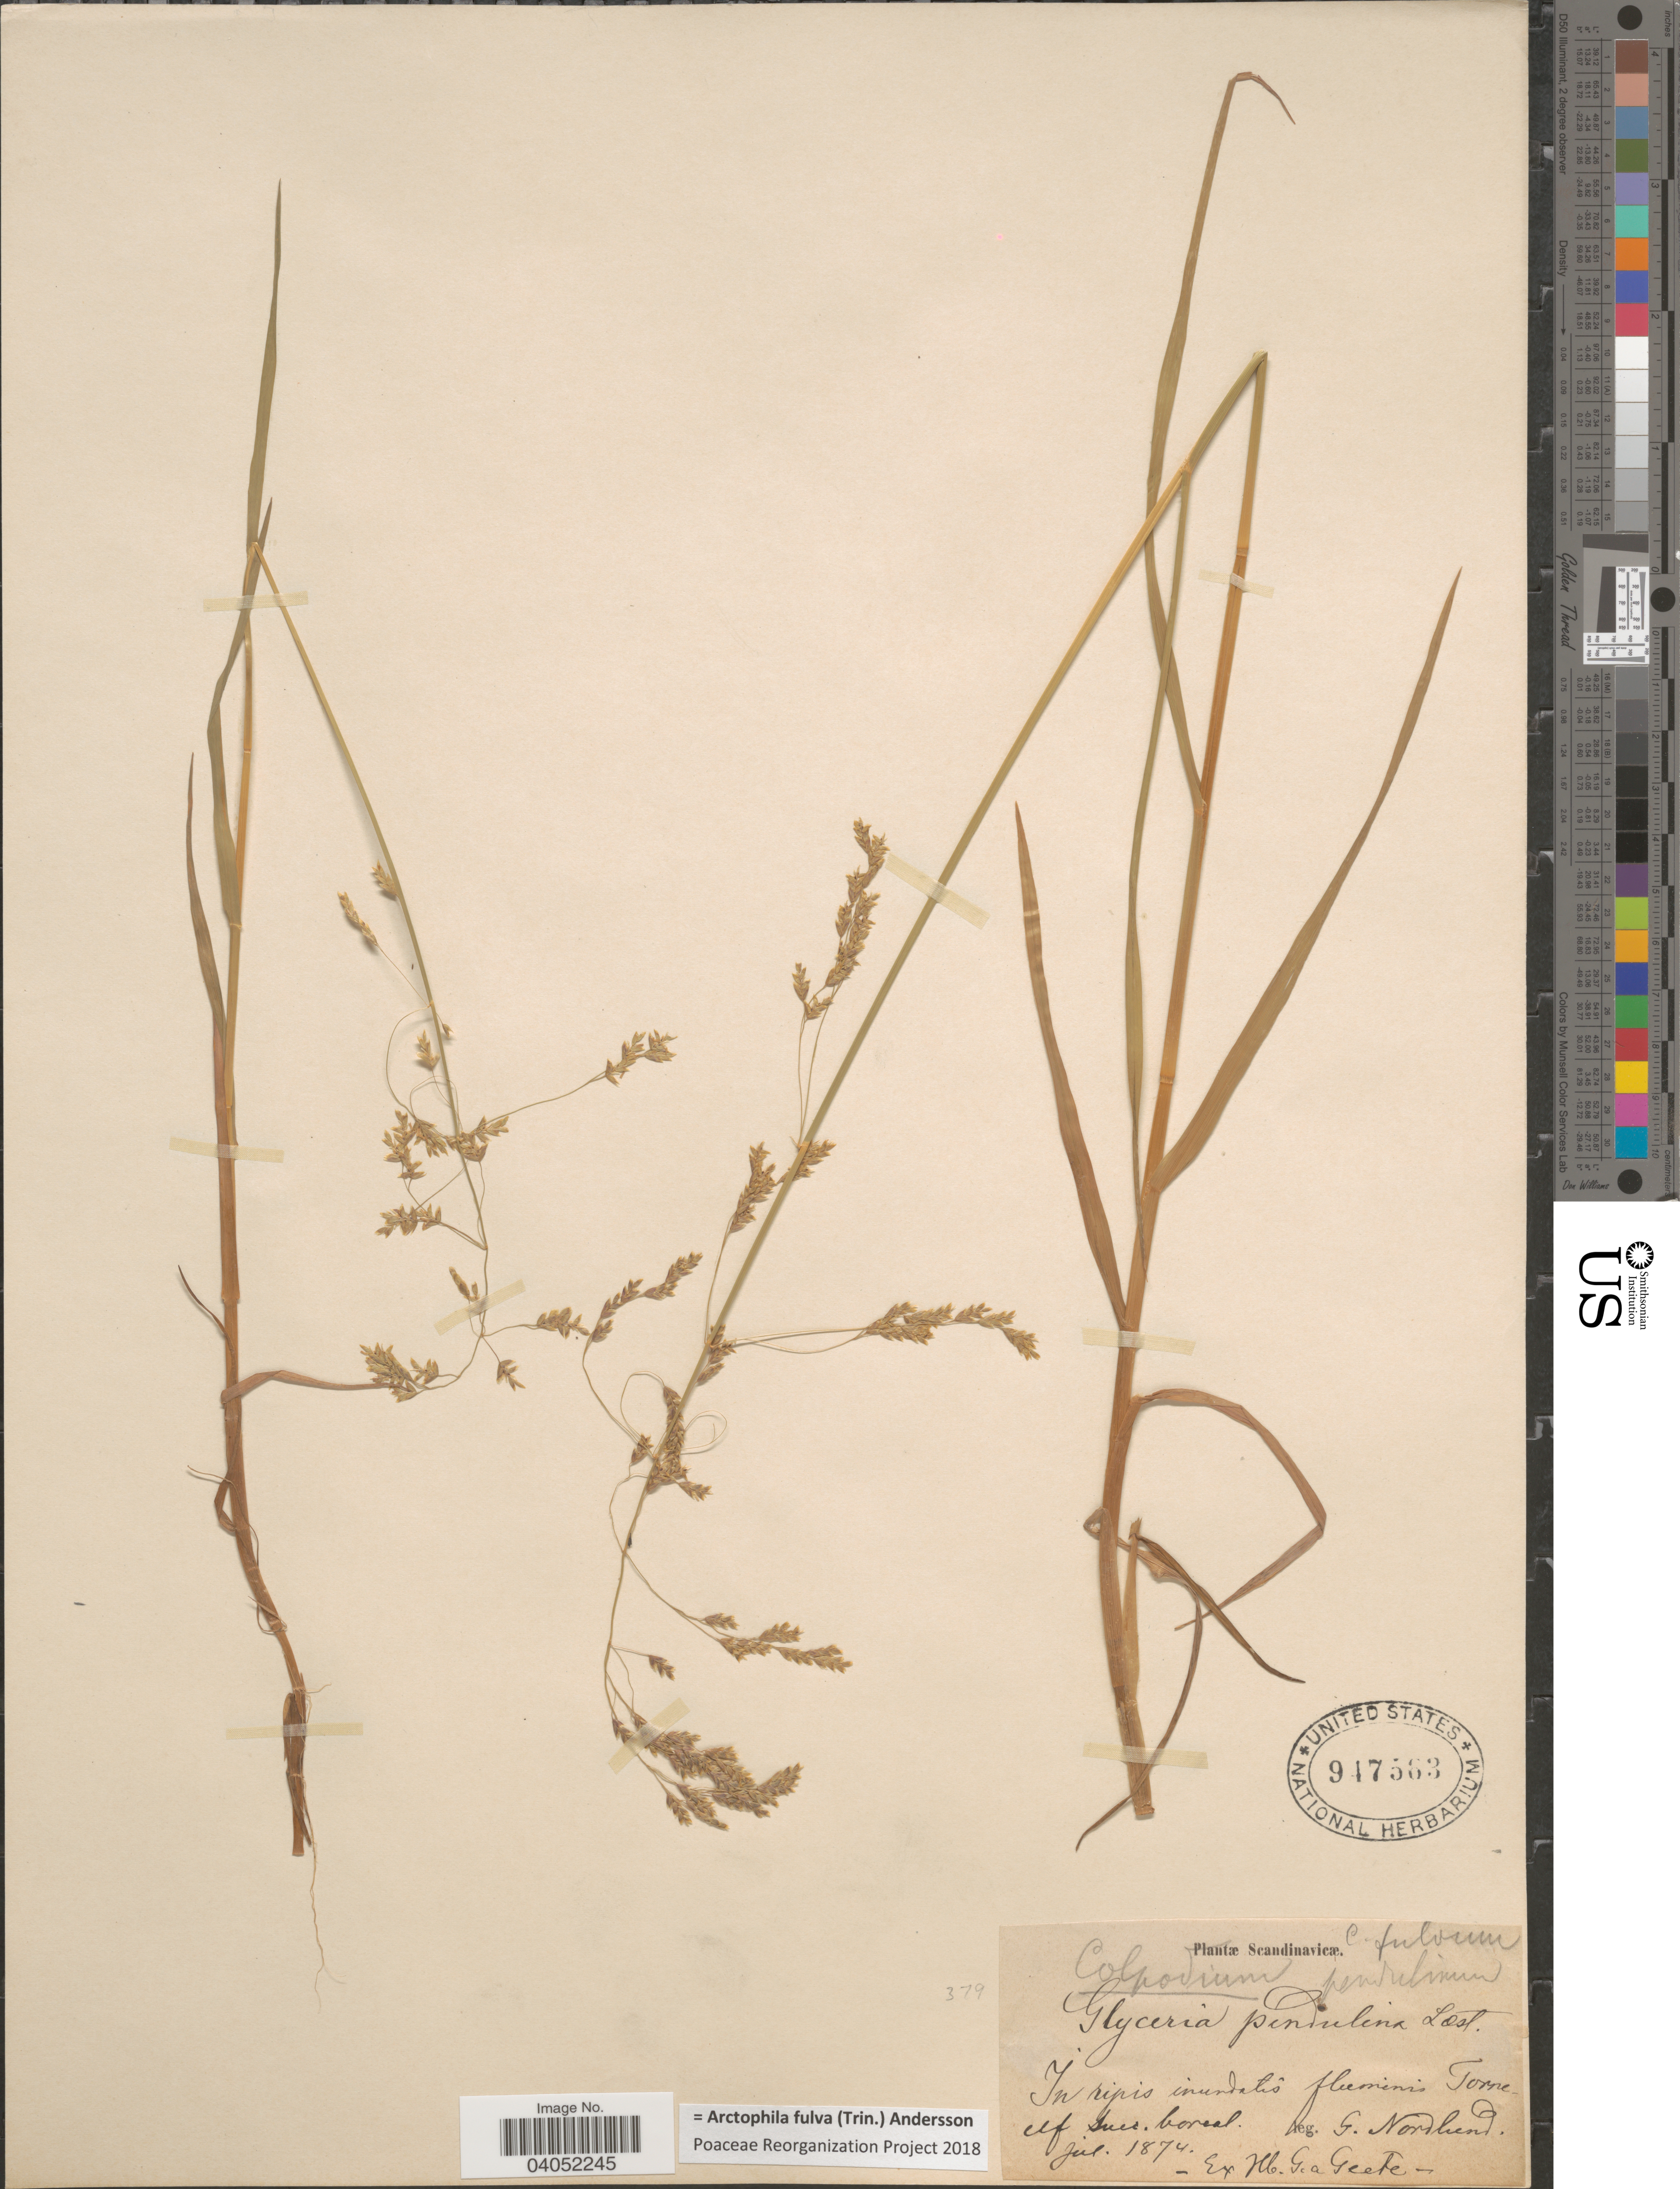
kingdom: Plantae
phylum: Tracheophyta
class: Liliopsida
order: Poales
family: Poaceae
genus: Arctophila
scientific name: Arctophila fulva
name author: (Trin.) Andersson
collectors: G. Nordlund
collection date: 1874-07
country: Sweden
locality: Scandinavicæ. In ripis inundatis fluminis Torne elf Suec. boreal. [interpreted]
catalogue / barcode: US 947563